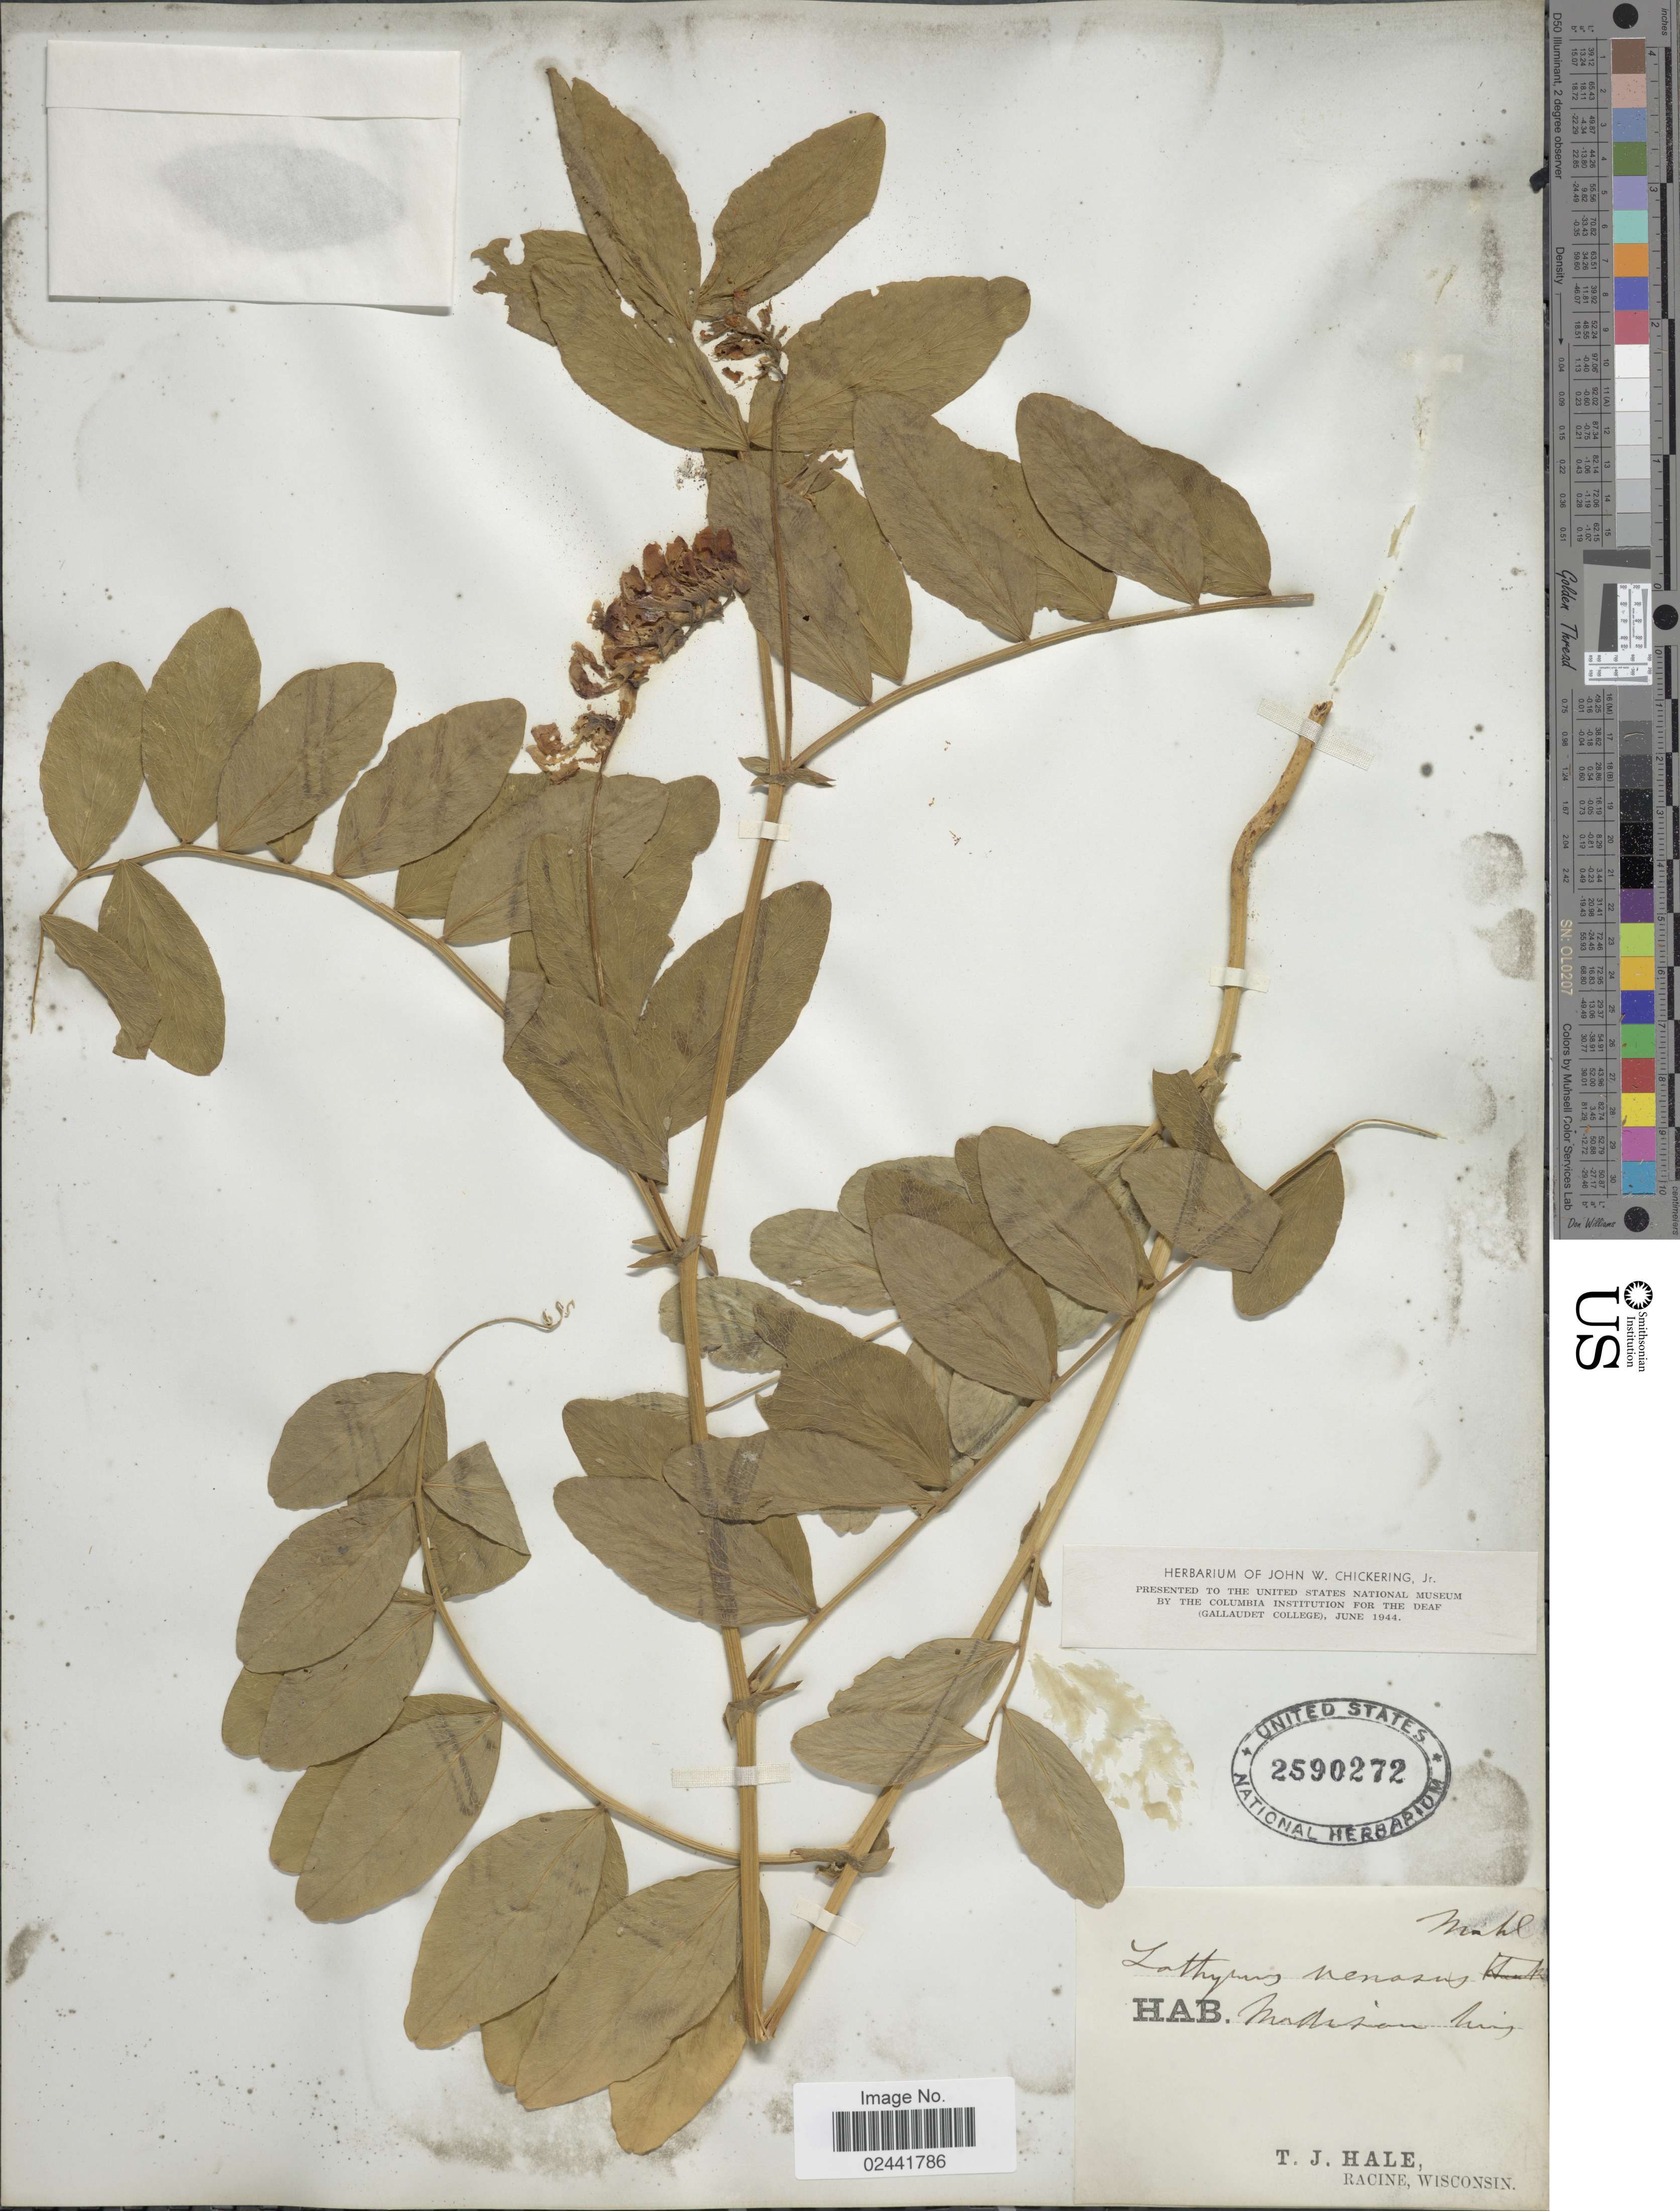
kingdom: Plantae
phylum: Tracheophyta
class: Magnoliopsida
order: Fabales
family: Fabaceae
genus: Lathyrus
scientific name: Lathyrus venosus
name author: Muhl. ex Willd.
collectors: T. Hale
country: United States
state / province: Wisconsin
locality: Madison, Wis.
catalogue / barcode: US 2590272